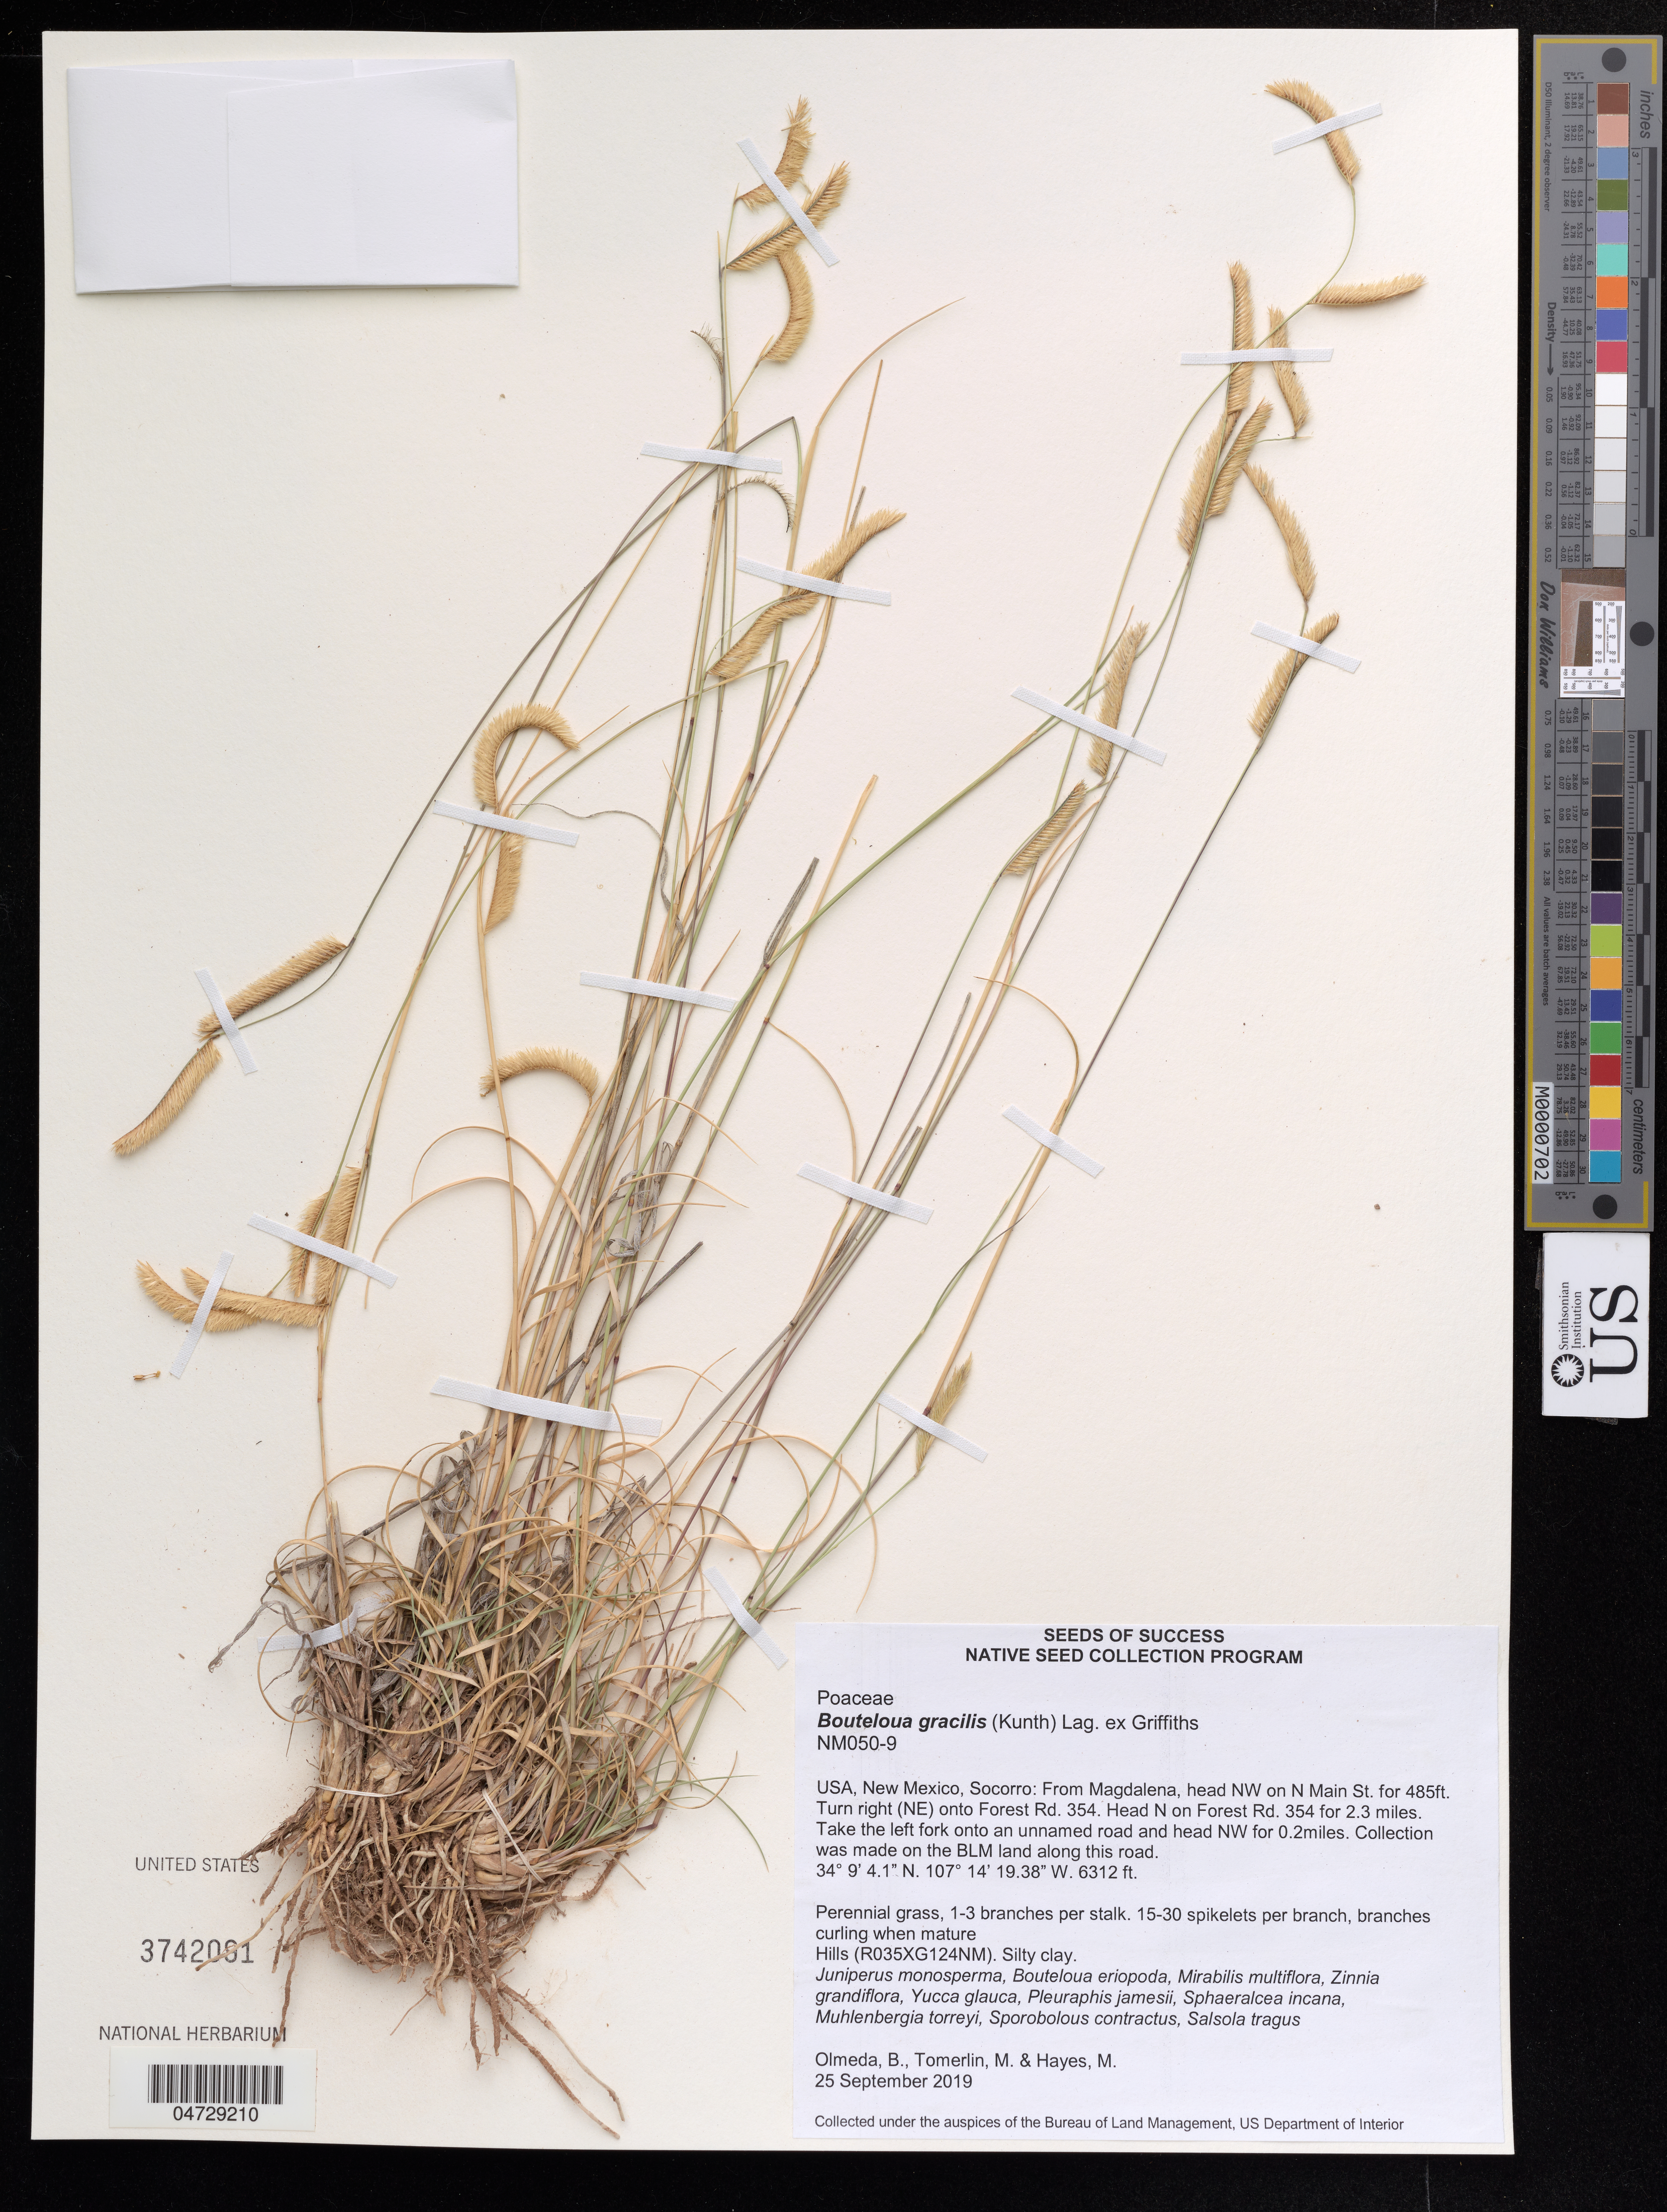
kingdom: Plantae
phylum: Tracheophyta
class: Liliopsida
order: Poales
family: Poaceae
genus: Bouteloua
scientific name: Bouteloua gracilis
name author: (Kunth) Lag. ex Griffiths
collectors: B. Olmeda, M. Tomerlin & M. Hayes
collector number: NM050-9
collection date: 2019-09-25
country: United States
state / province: New Mexico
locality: Socorro: From Magdalena, head NW on N Main St. for 485ft., Turn right (NE) onto Forest Rd. 354, Head N on Forest RD. 354 for 2.3 miles, Take the left fork onto an unnamed road and head NW for 0.2 miles, Collection was made on the BLM land along this road.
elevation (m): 1924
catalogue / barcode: US 3742081